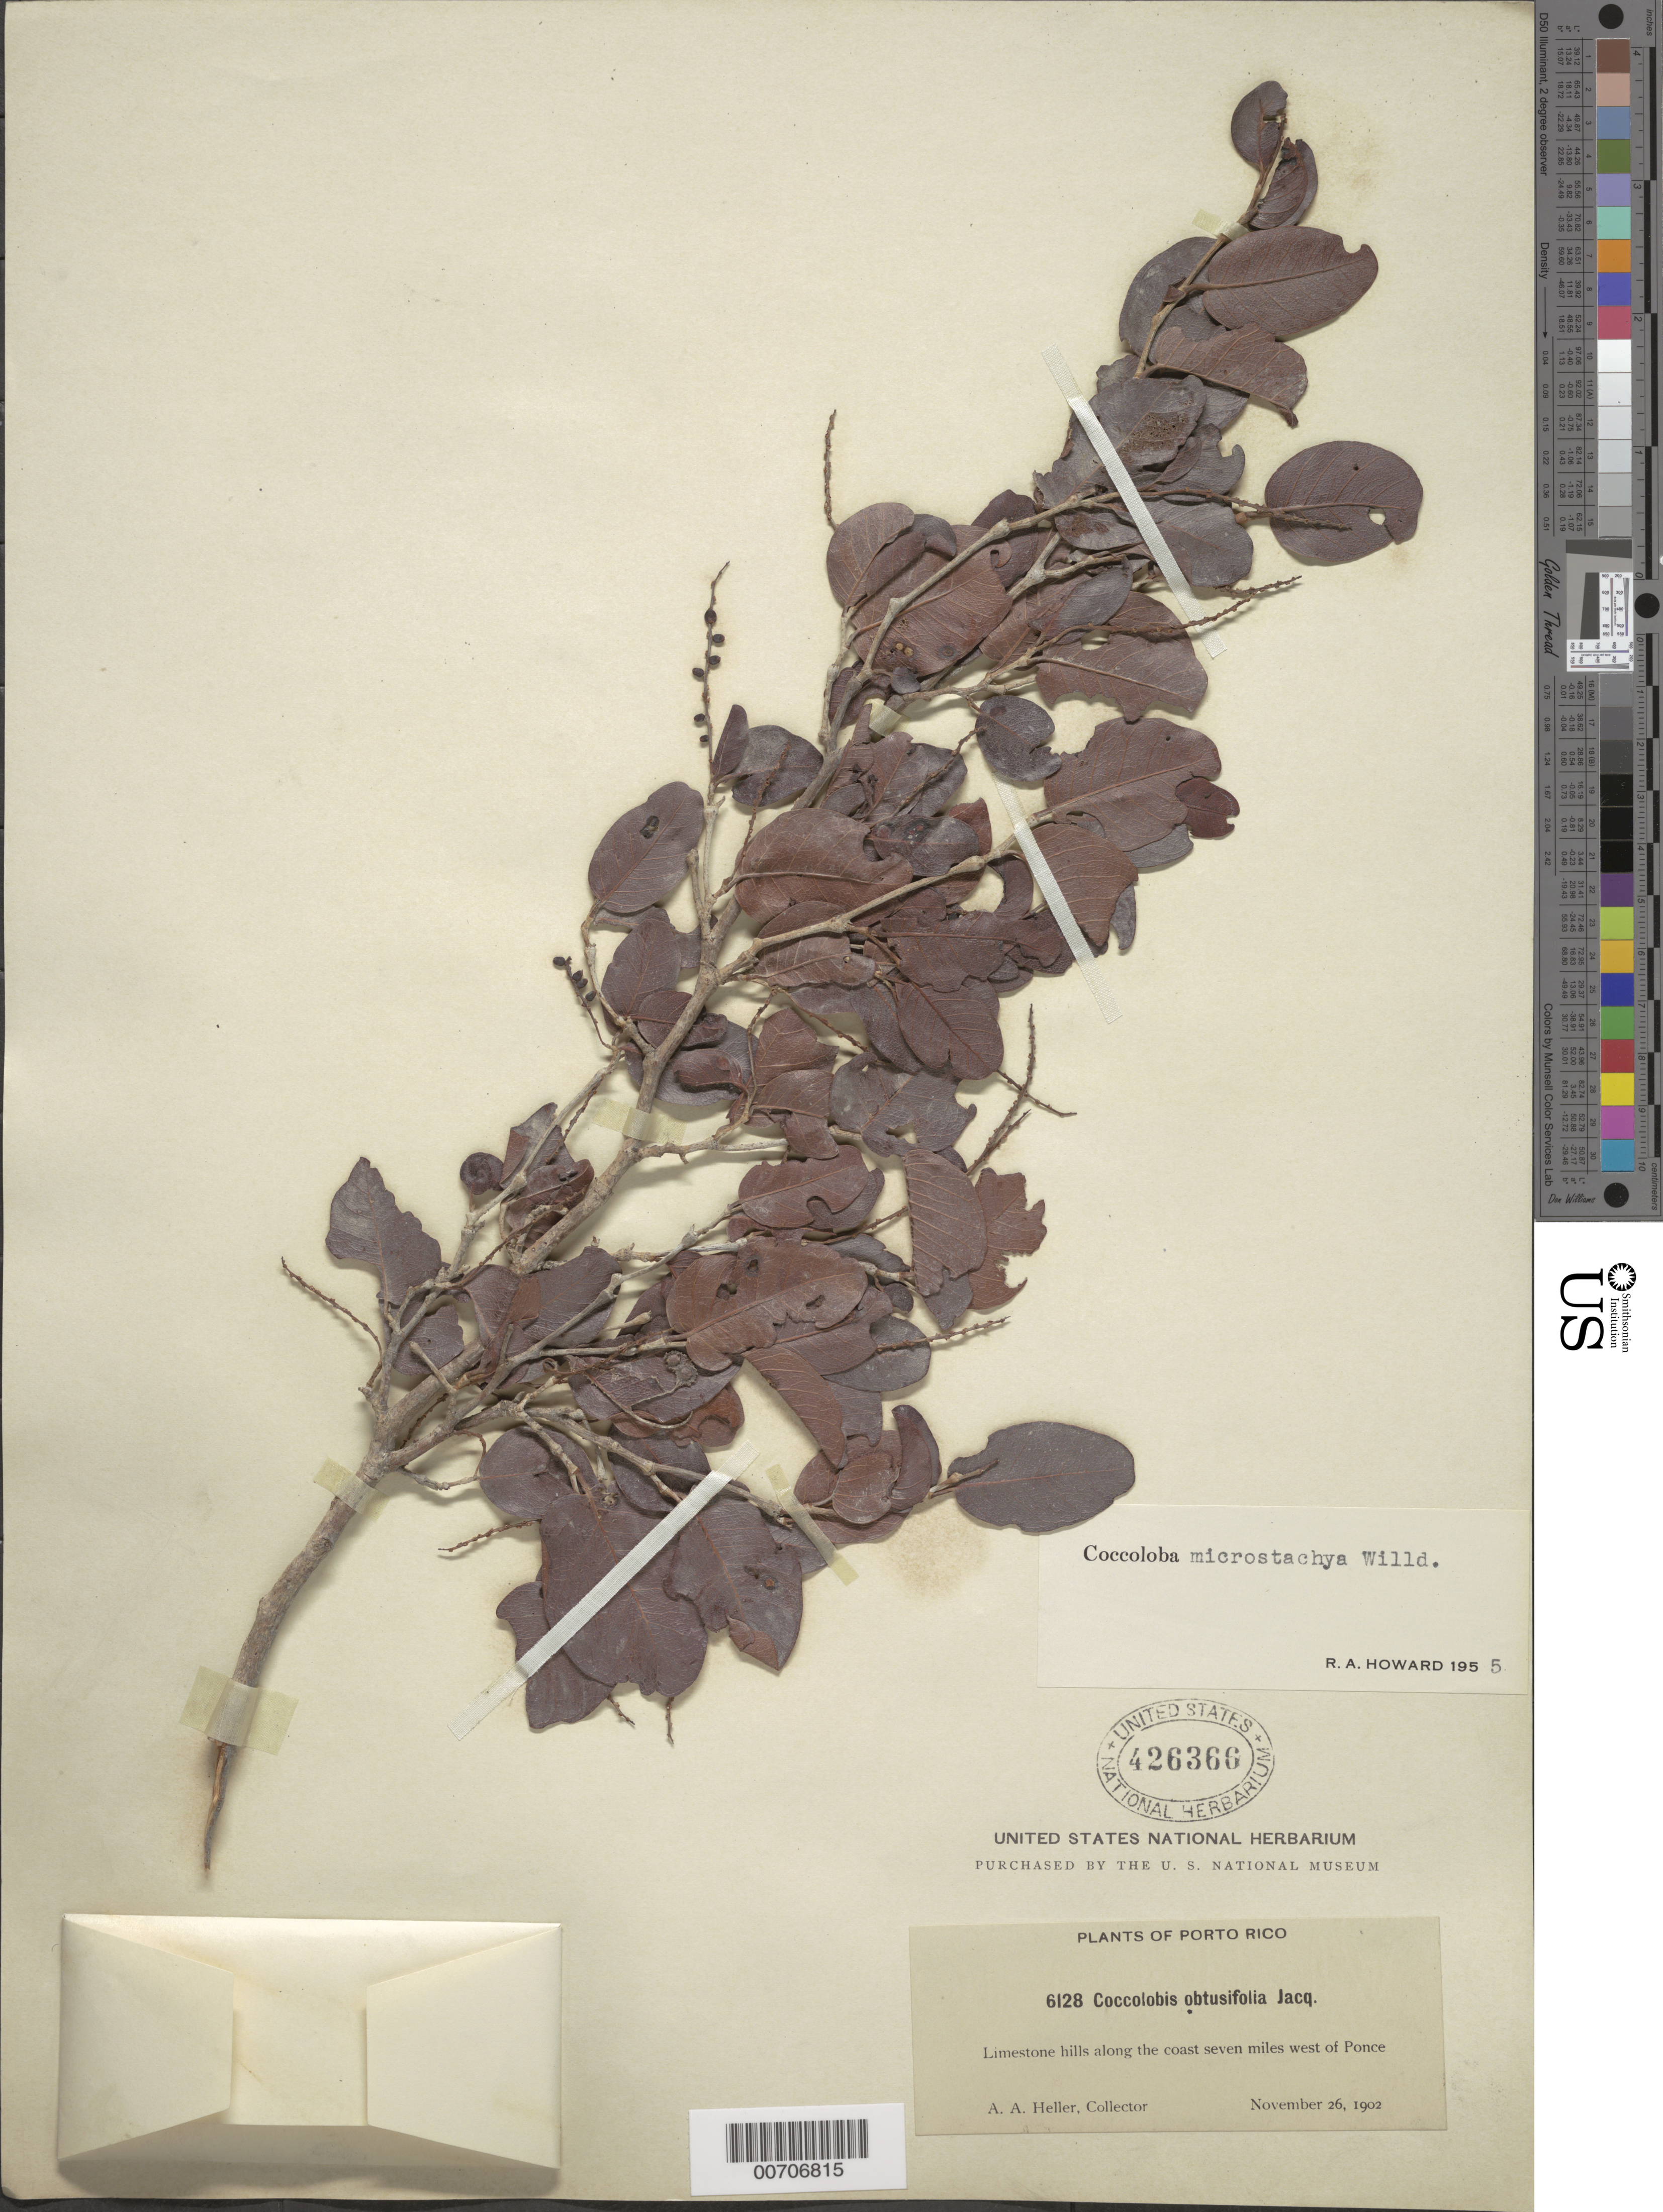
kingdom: Plantae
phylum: Tracheophyta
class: Magnoliopsida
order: Caryophyllales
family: Polygonaceae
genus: Coccoloba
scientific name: Coccoloba microstachya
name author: Willd.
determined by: Howard, R. A.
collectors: A. A. Heller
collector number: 6128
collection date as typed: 26 Nov 1902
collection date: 1902-11-26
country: Puerto Rico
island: Greater Antilles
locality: Ponce, along coast 7 mi W of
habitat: Limestone hills.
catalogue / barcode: US 426366